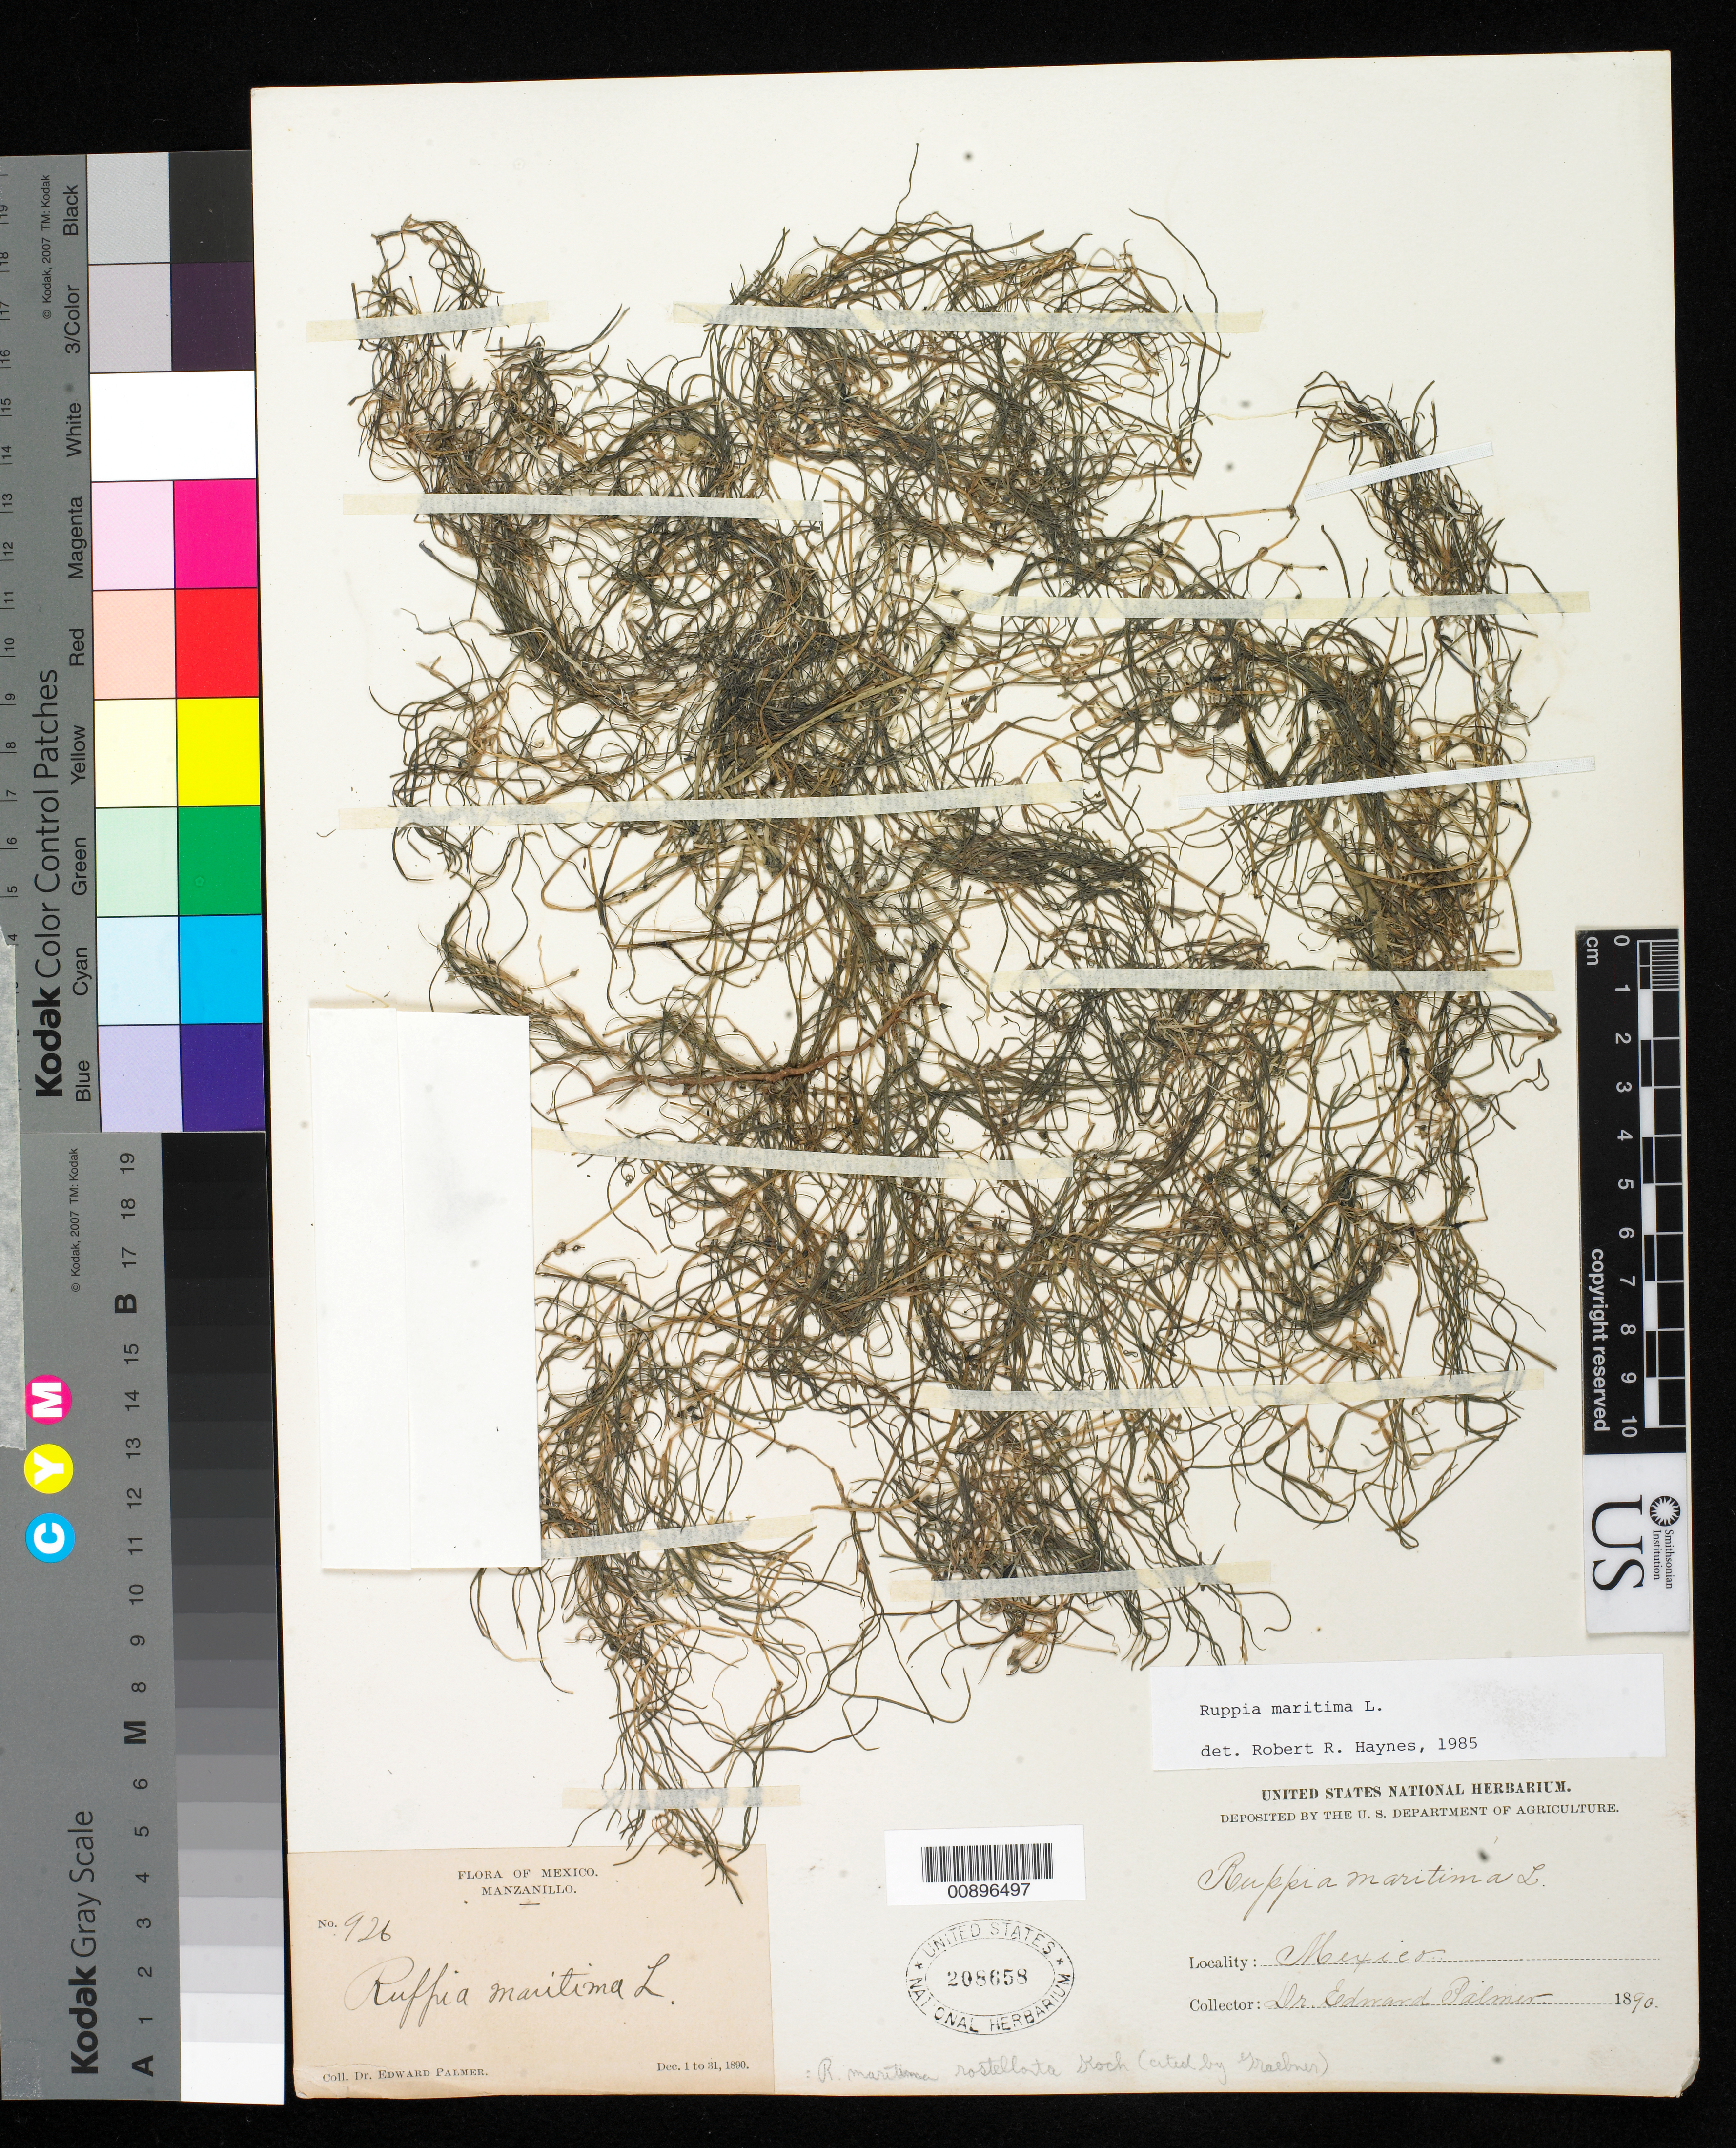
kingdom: Plantae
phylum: Tracheophyta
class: Liliopsida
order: Alismatales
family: Ruppiaceae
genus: Ruppia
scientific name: Ruppia maritima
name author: L.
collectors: E. Palmer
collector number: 926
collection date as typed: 01 Dec 1890 to 31 Dec 1890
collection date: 1890-12-01/1890-12-31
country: Mexico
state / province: Colima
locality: Manzanillo, Colima.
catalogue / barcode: US 208658